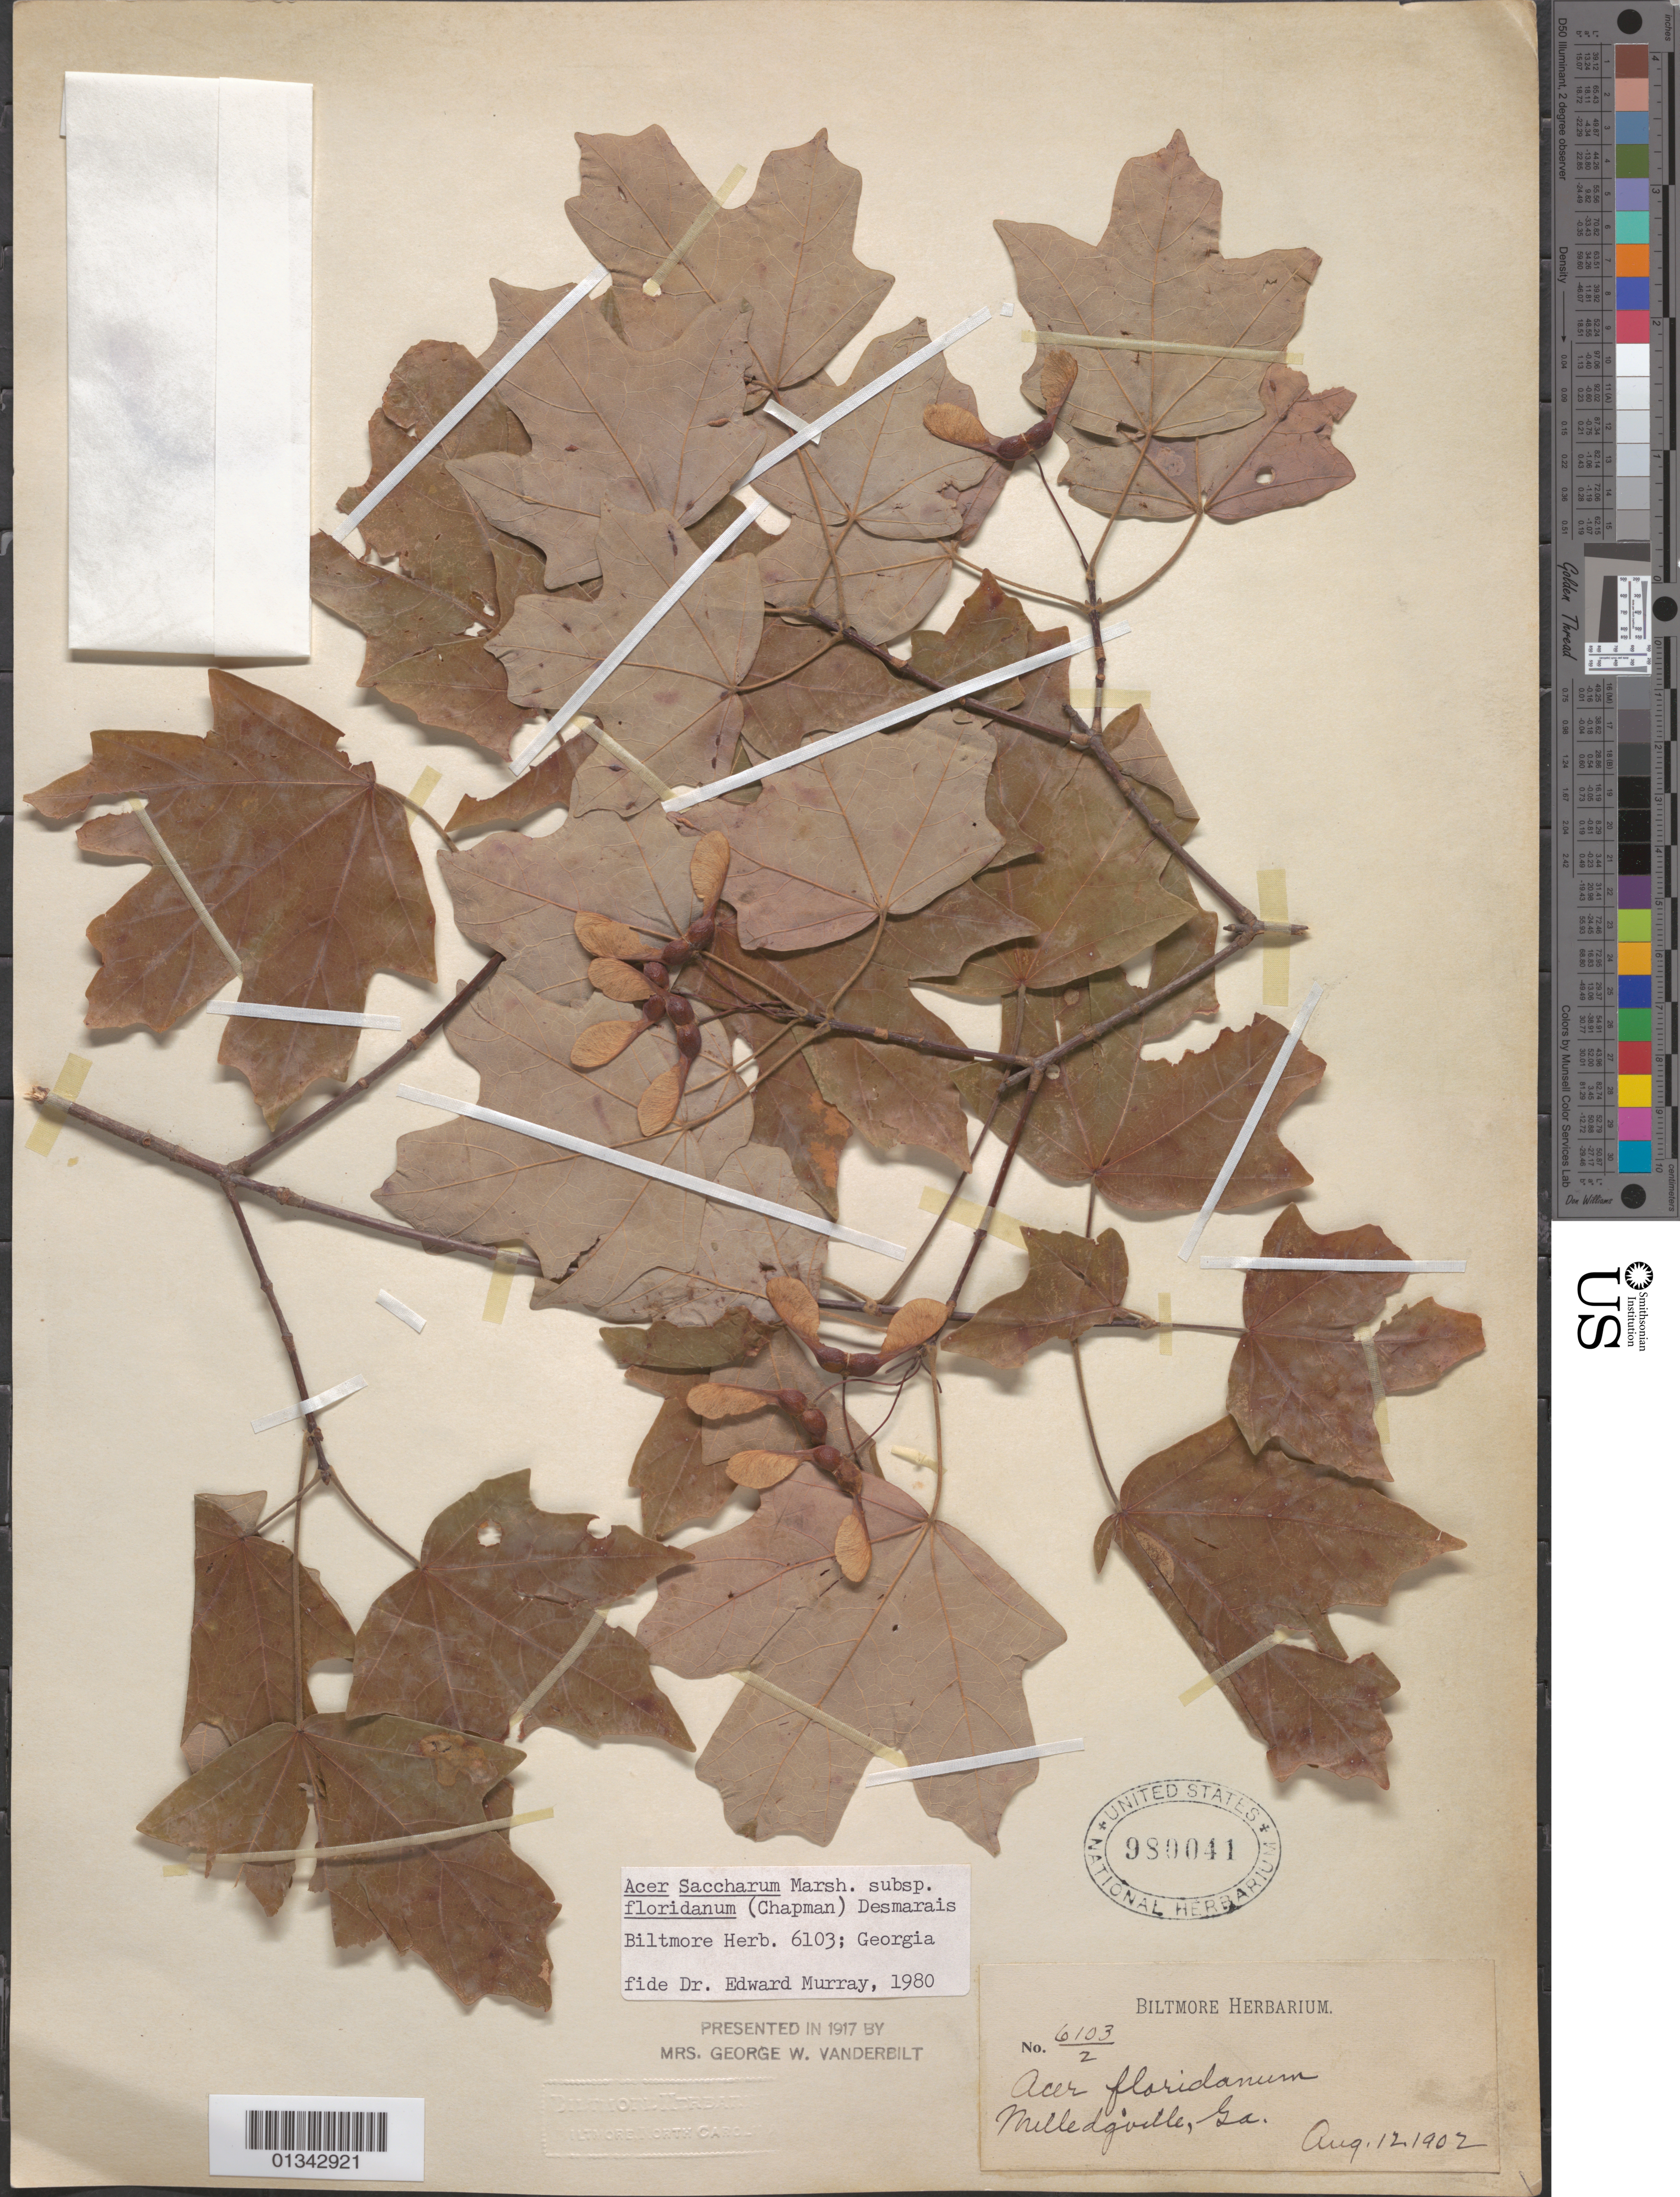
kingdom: Plantae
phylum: Tracheophyta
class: Magnoliopsida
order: Sapindales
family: Sapindaceae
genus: Acer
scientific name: Acer saccharum subsp. floridanum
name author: (Chapm.) Desmarais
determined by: Murray, Edward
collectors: Biltmore Herbarium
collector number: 6103-2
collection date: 1902-08-12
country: United States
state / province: Georgia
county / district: Baldwin County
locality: Milledgville [Milledgeville]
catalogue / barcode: US 980041